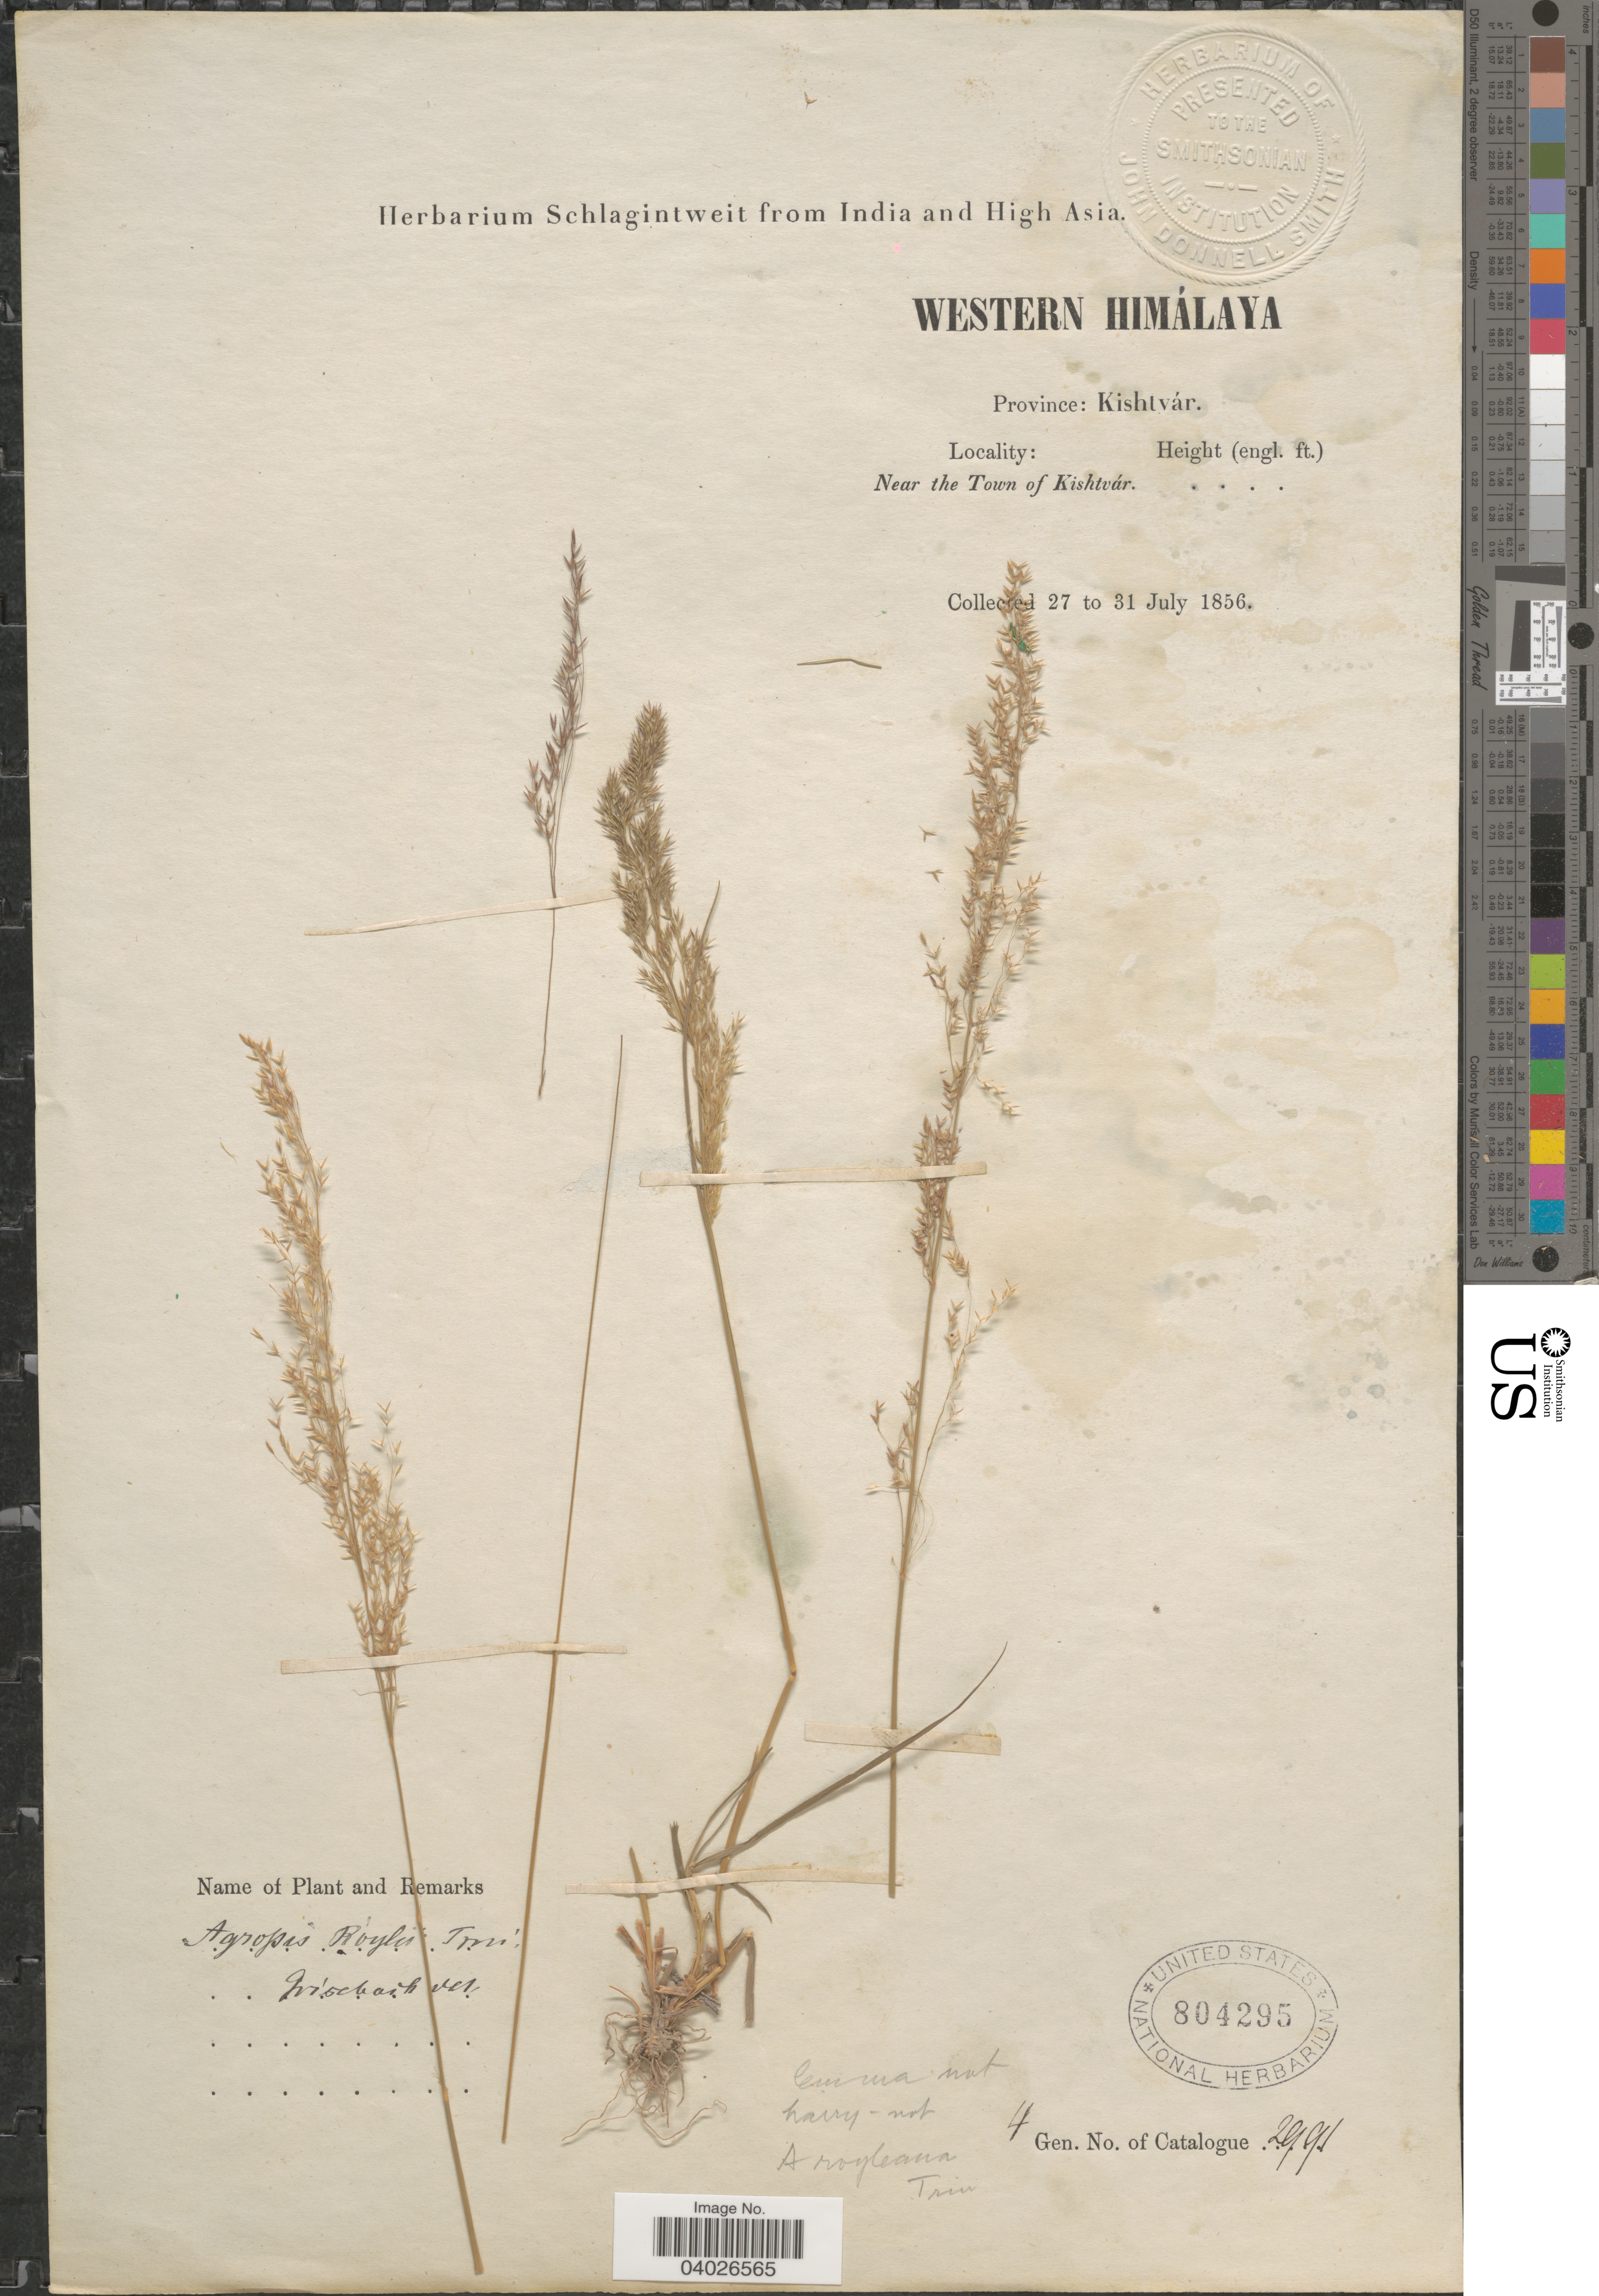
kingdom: Plantae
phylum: Tracheophyta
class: Liliopsida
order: Poales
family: Poaceae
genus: Agrostis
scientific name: Agrostis sp.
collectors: ex herb. Schlagintweit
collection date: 1856-07-27/1856-07-31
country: India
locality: Western Himálaya. Province: Kishtvár. Near the Town of Kishtvár.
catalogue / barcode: US 804295